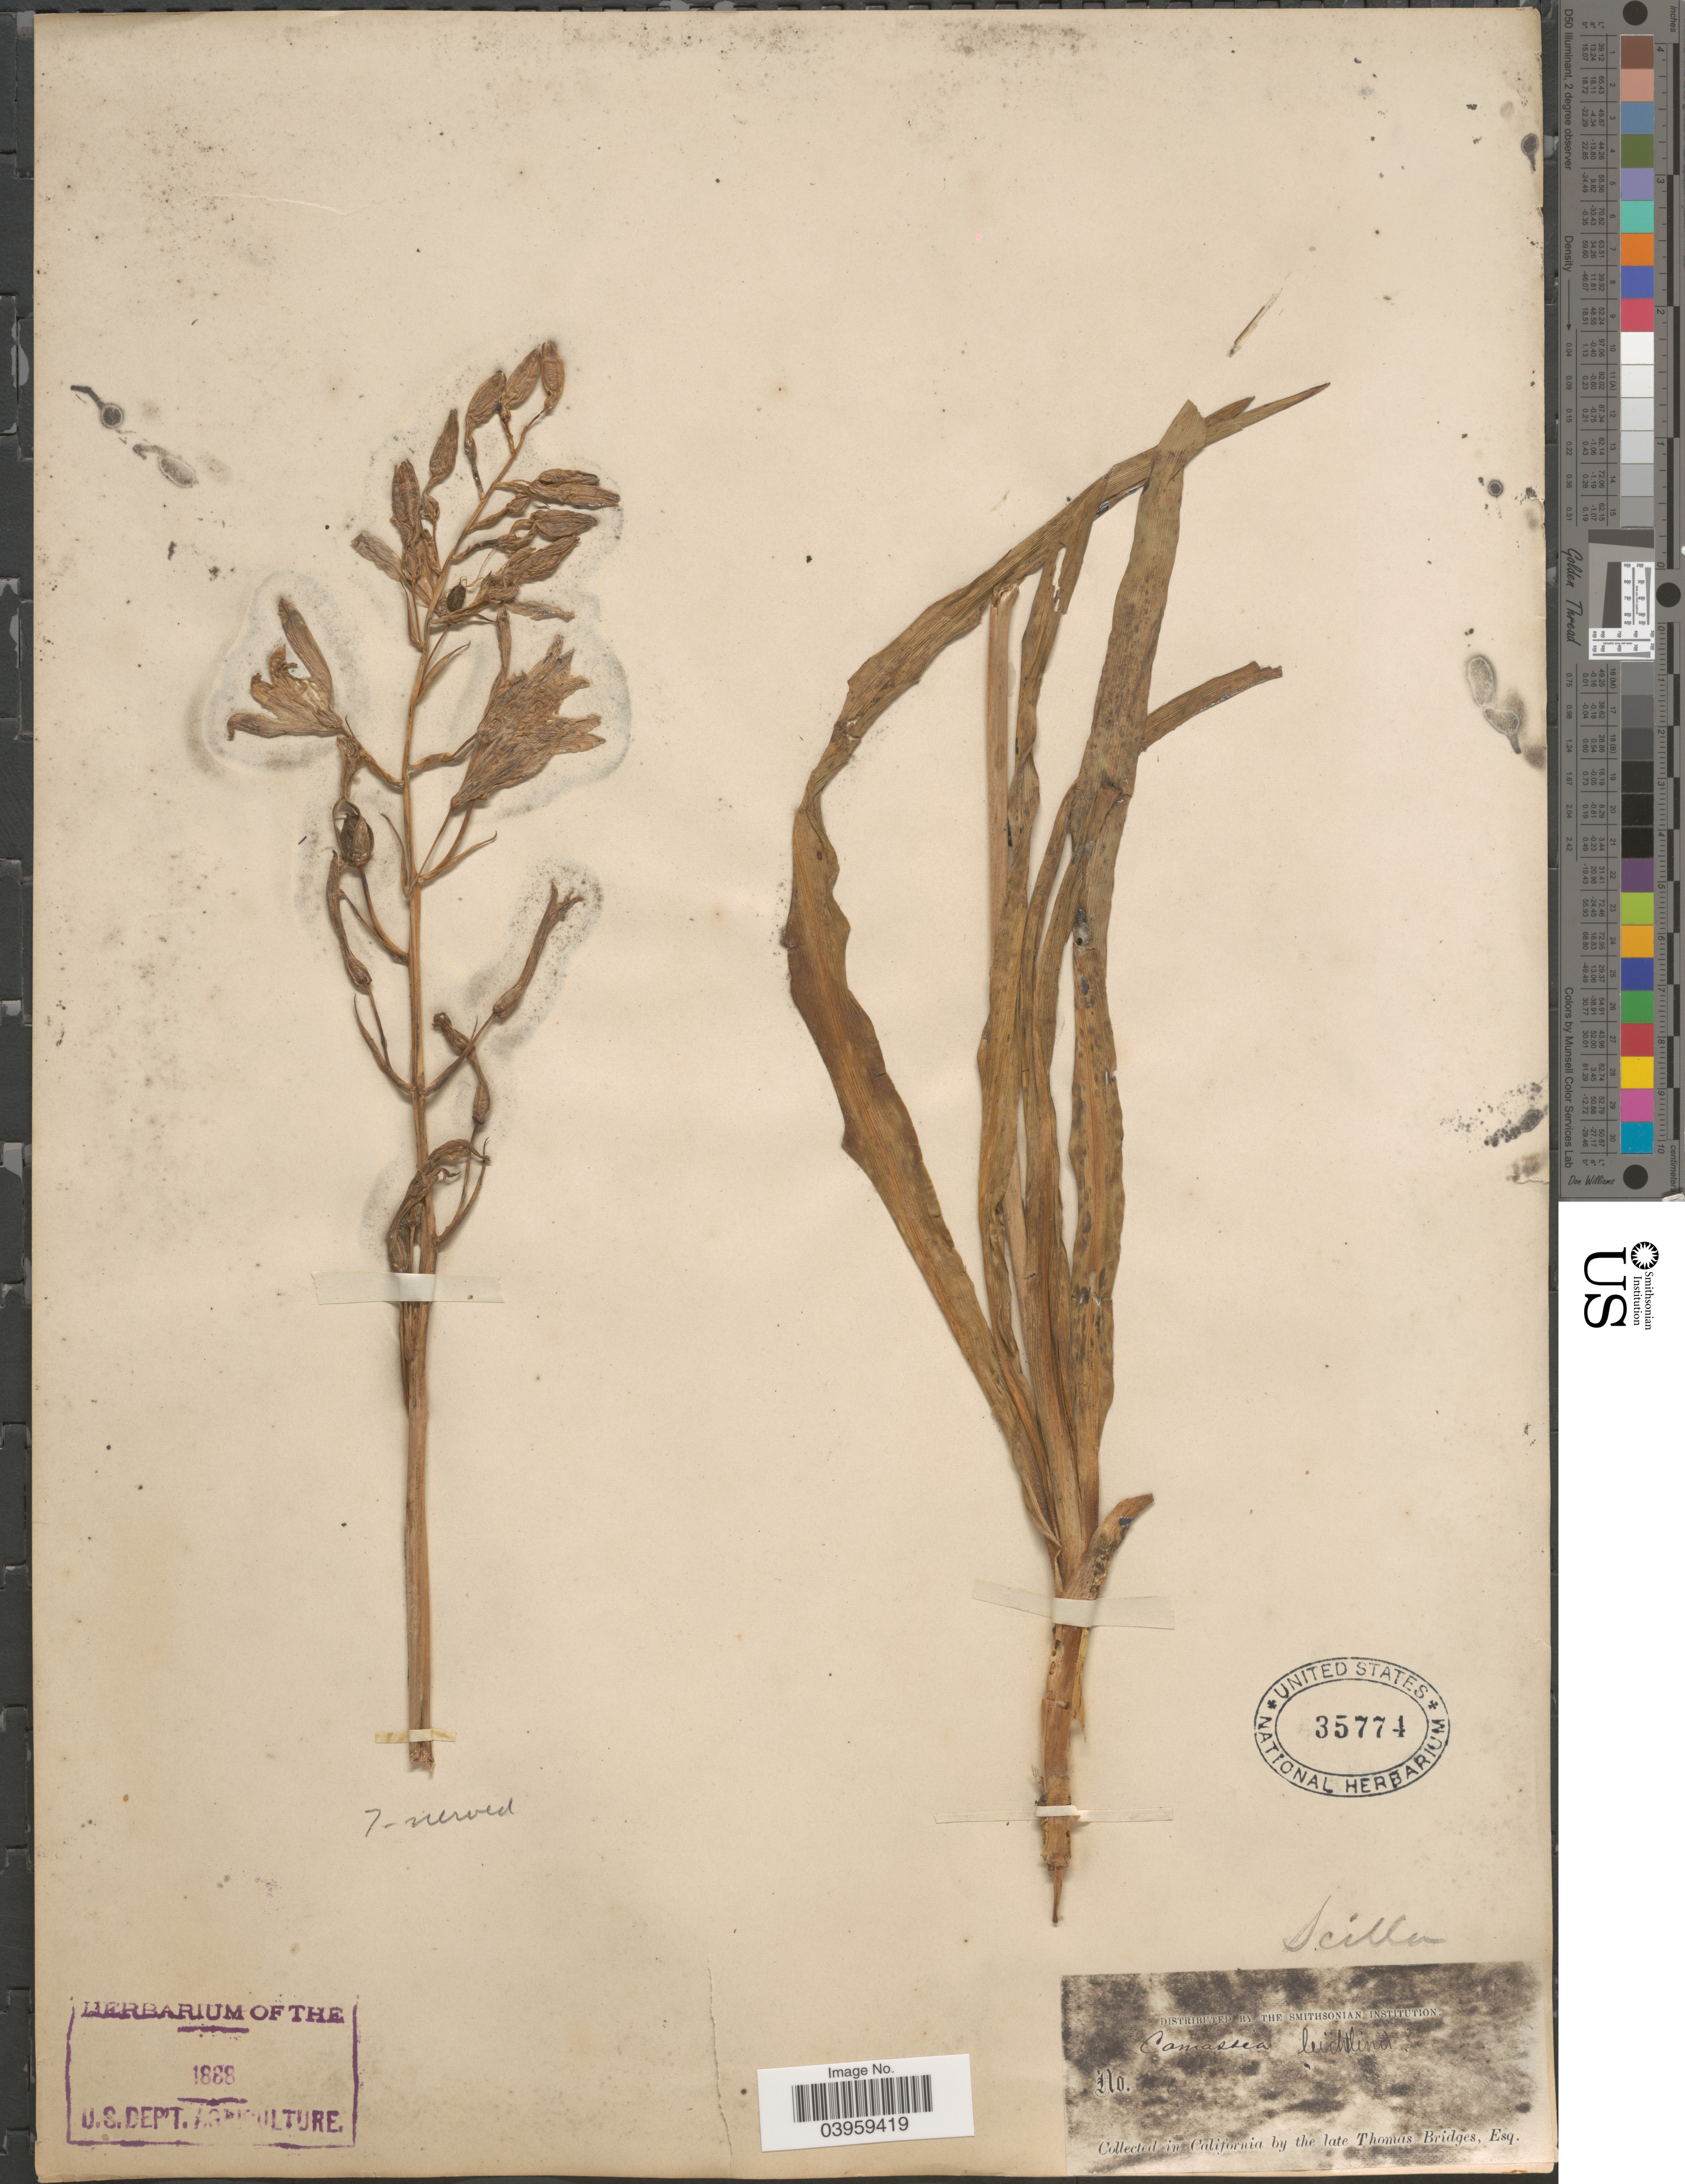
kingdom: Plantae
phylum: Tracheophyta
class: Liliopsida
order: Asparagales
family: Asparagaceae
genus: Camassia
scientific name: Camassia leichtlinii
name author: (Baker) S. Watson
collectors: T. Bridges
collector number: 4*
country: United States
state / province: California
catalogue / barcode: US 35774